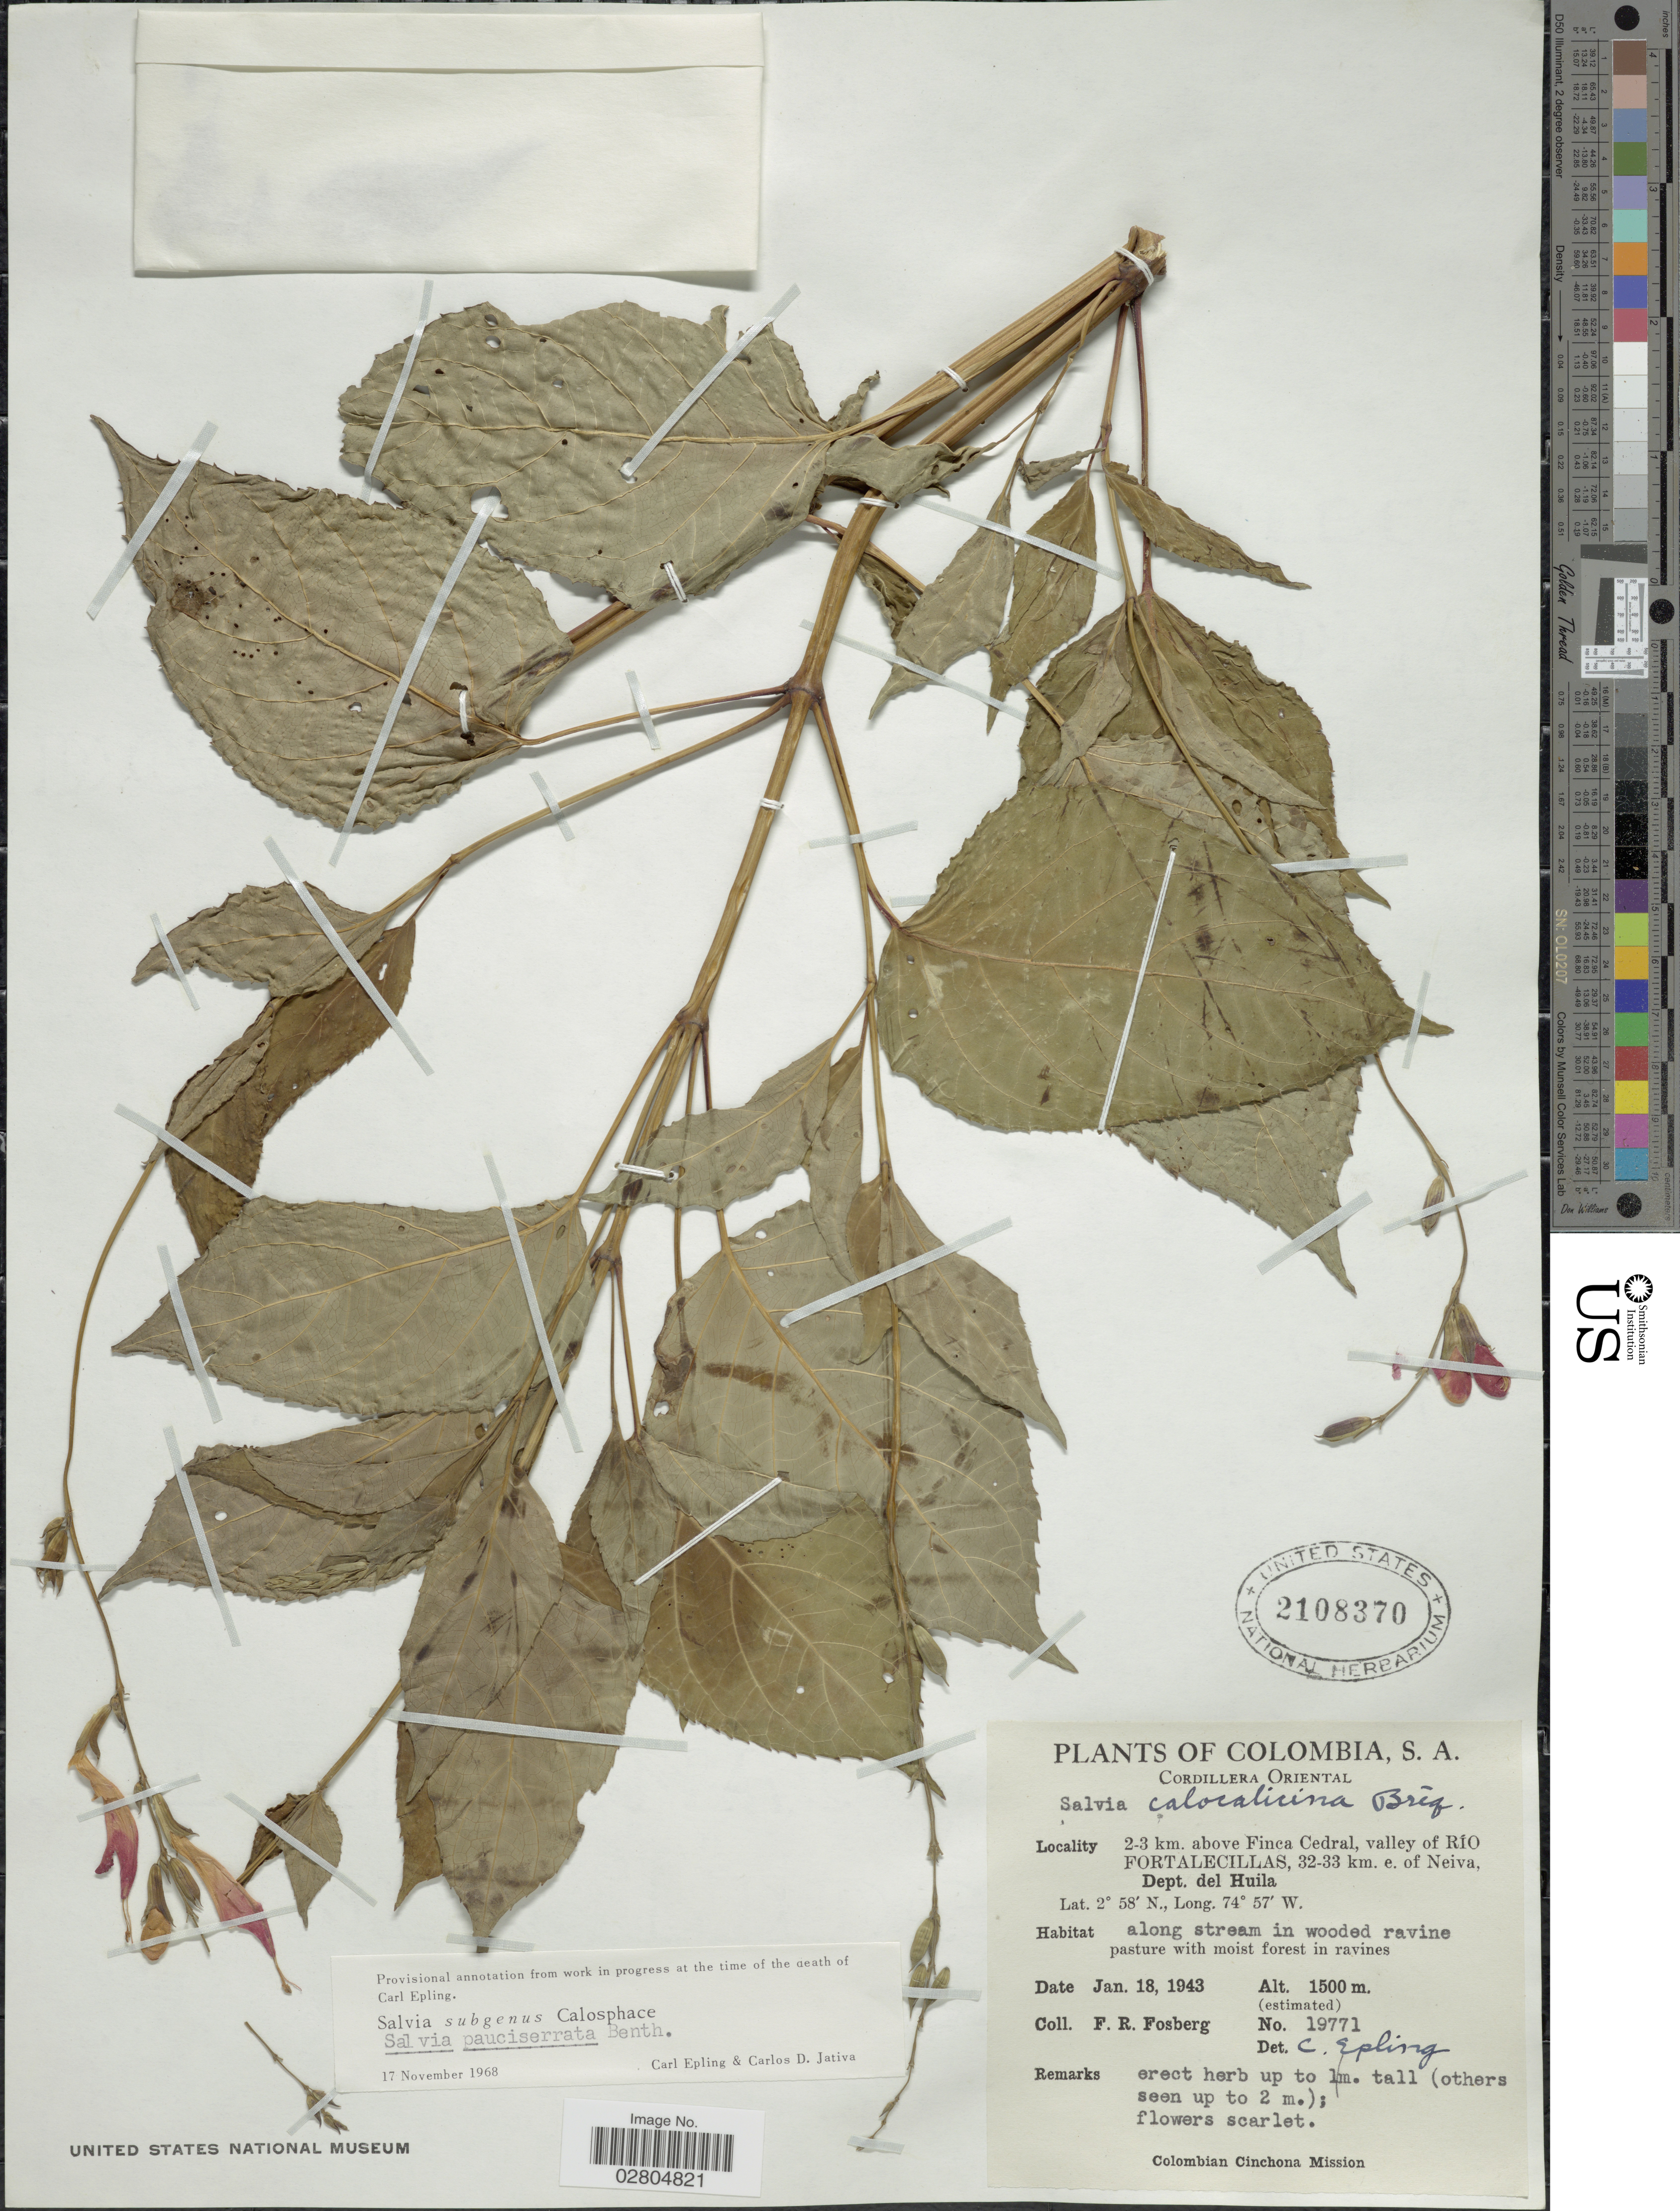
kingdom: Plantae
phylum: Tracheophyta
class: Magnoliopsida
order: Lamiales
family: Lamiaceae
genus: Salvia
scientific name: Salvia pauciserrata subsp. pauciserrata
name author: Benth.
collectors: F. R. Fosberg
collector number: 19771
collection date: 1943-01-18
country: Colombia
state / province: Huila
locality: Cordillera Oriental. 2-3 km. above Finca Cedral, valley of Río Fortalecillas, 32-33 km. e. Neiva, Dept. del Huila.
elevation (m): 1500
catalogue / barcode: US 2108370